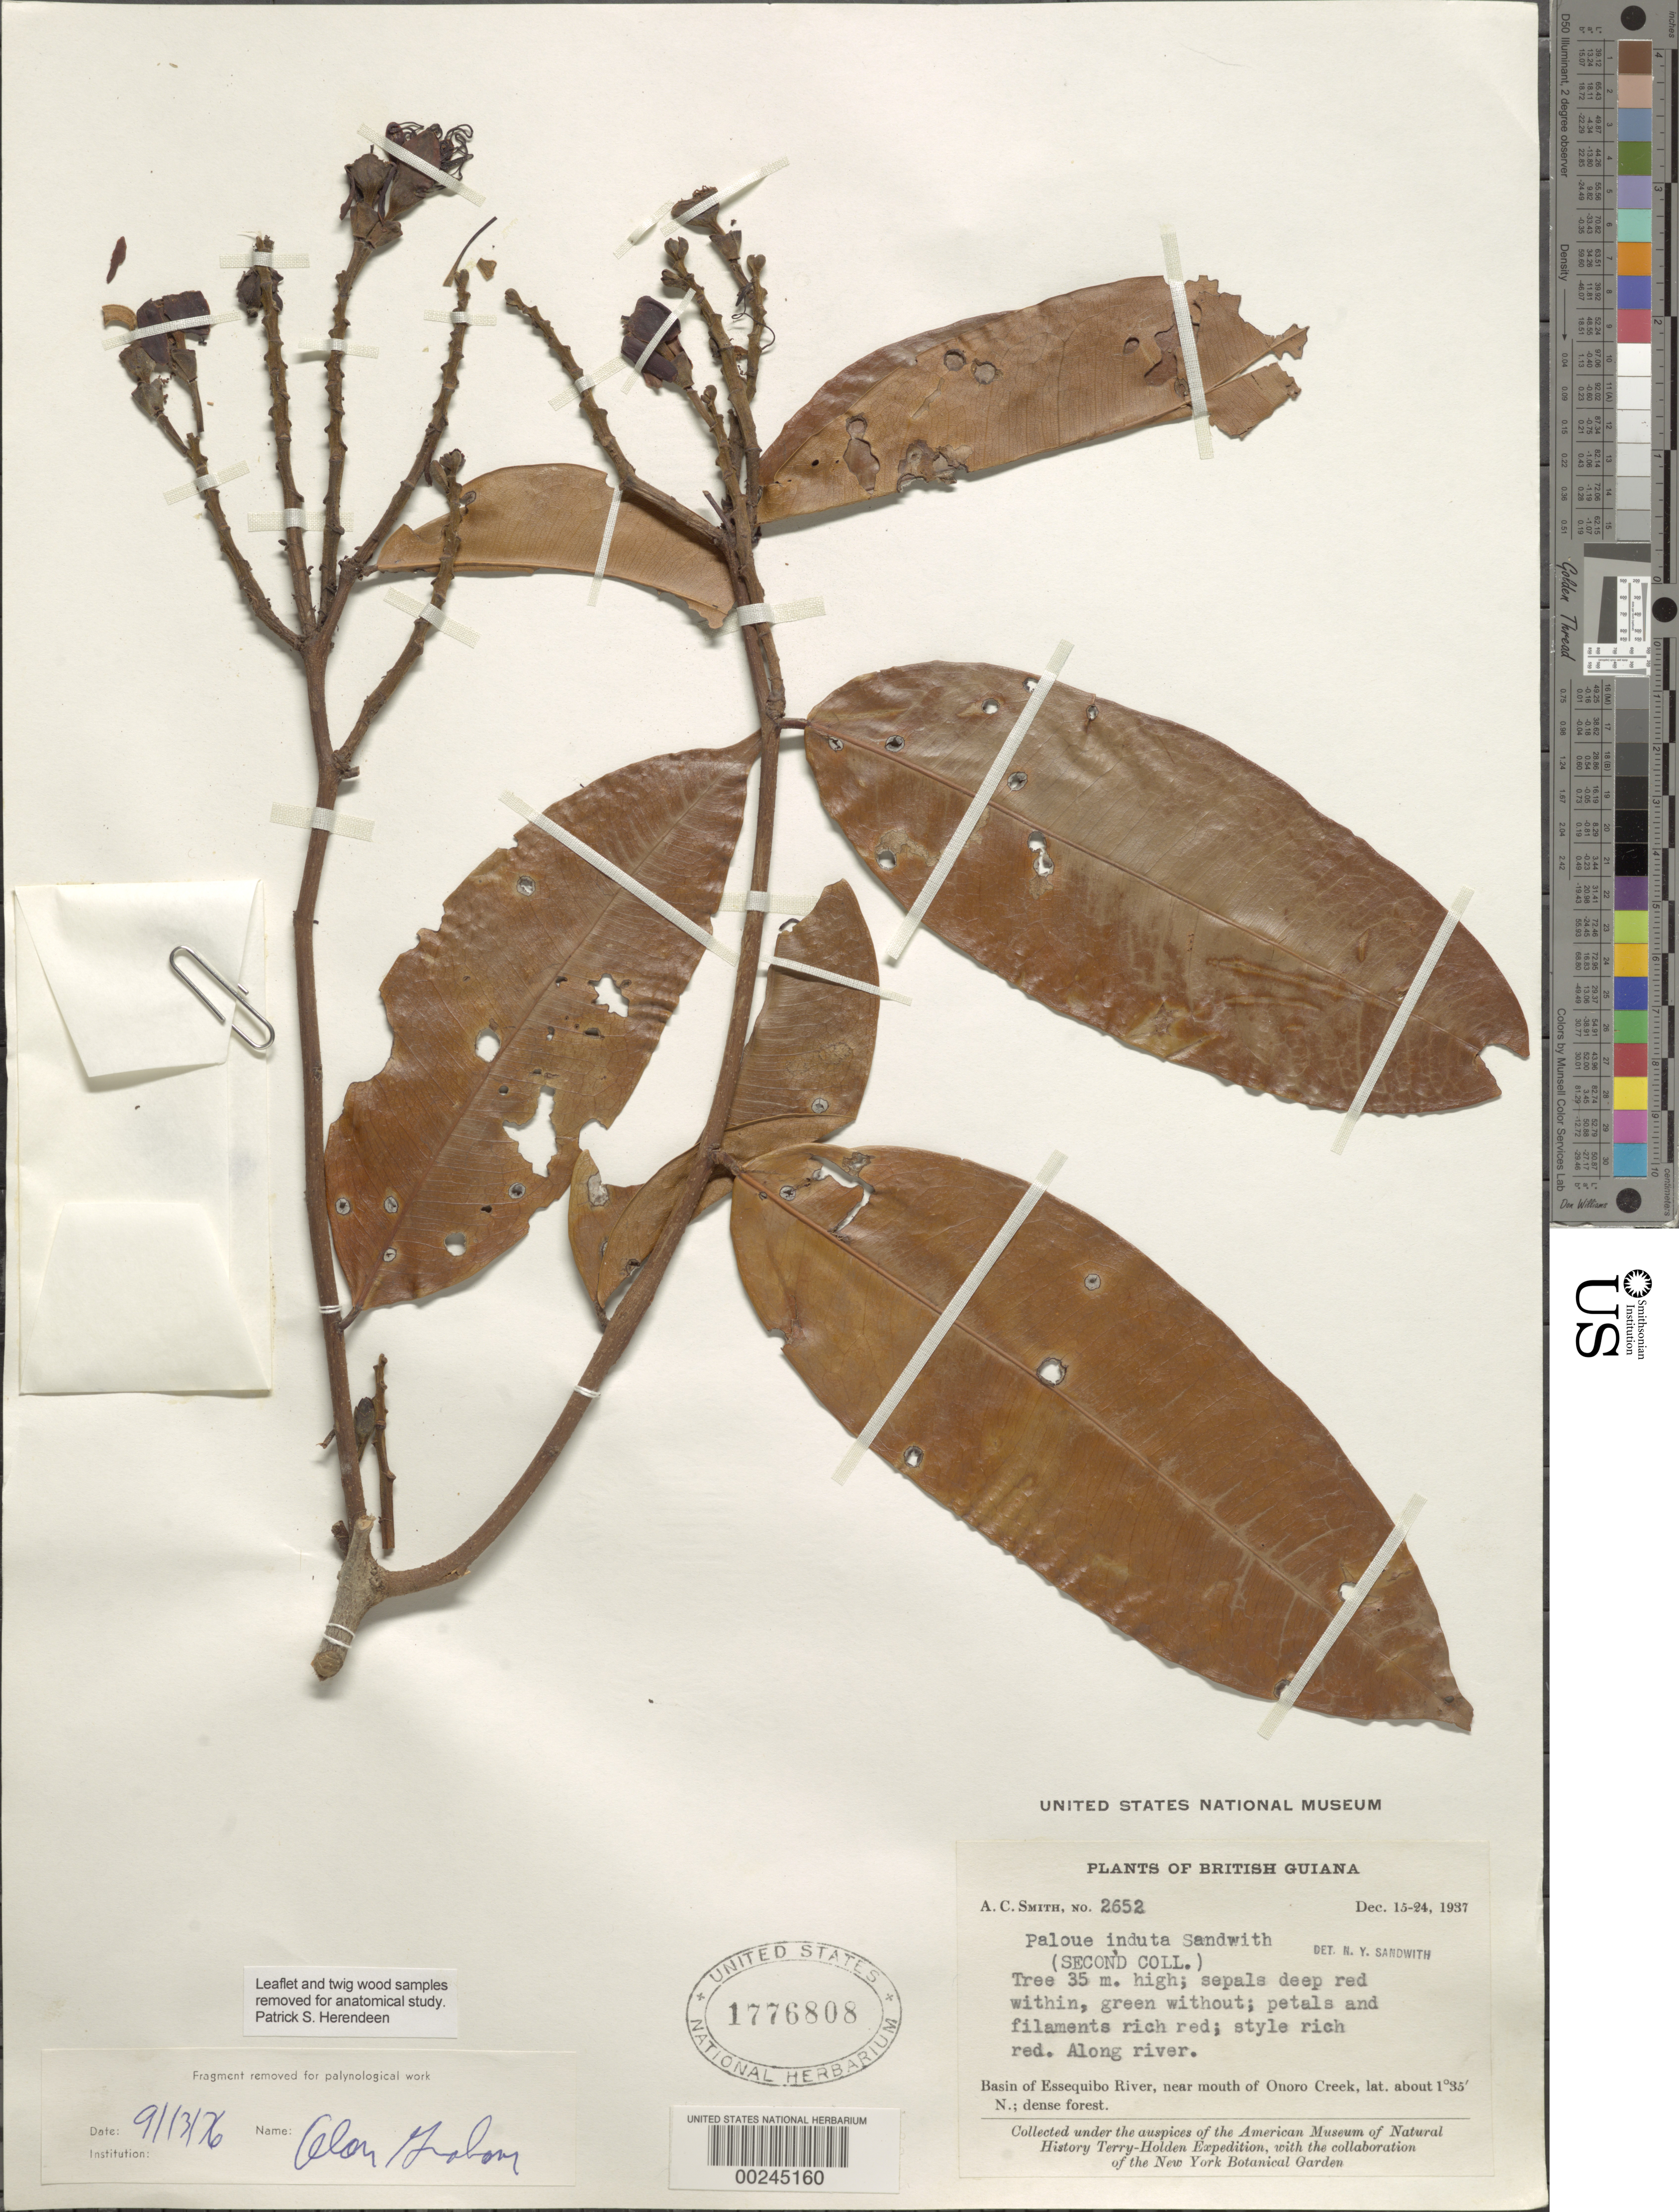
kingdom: Plantae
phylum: Tracheophyta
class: Magnoliopsida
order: Fabales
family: Fabaceae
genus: Paloue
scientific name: Paloue induta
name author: Sandwith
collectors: A. C. Smith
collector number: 2652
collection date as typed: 15 Dec 1937 to 24 Dec 1937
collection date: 1937-12-15/1937-12-24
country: Guyana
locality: Basin of essequibo river, near mouth of onoro creek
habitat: Along river; dense forest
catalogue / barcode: US 1776808